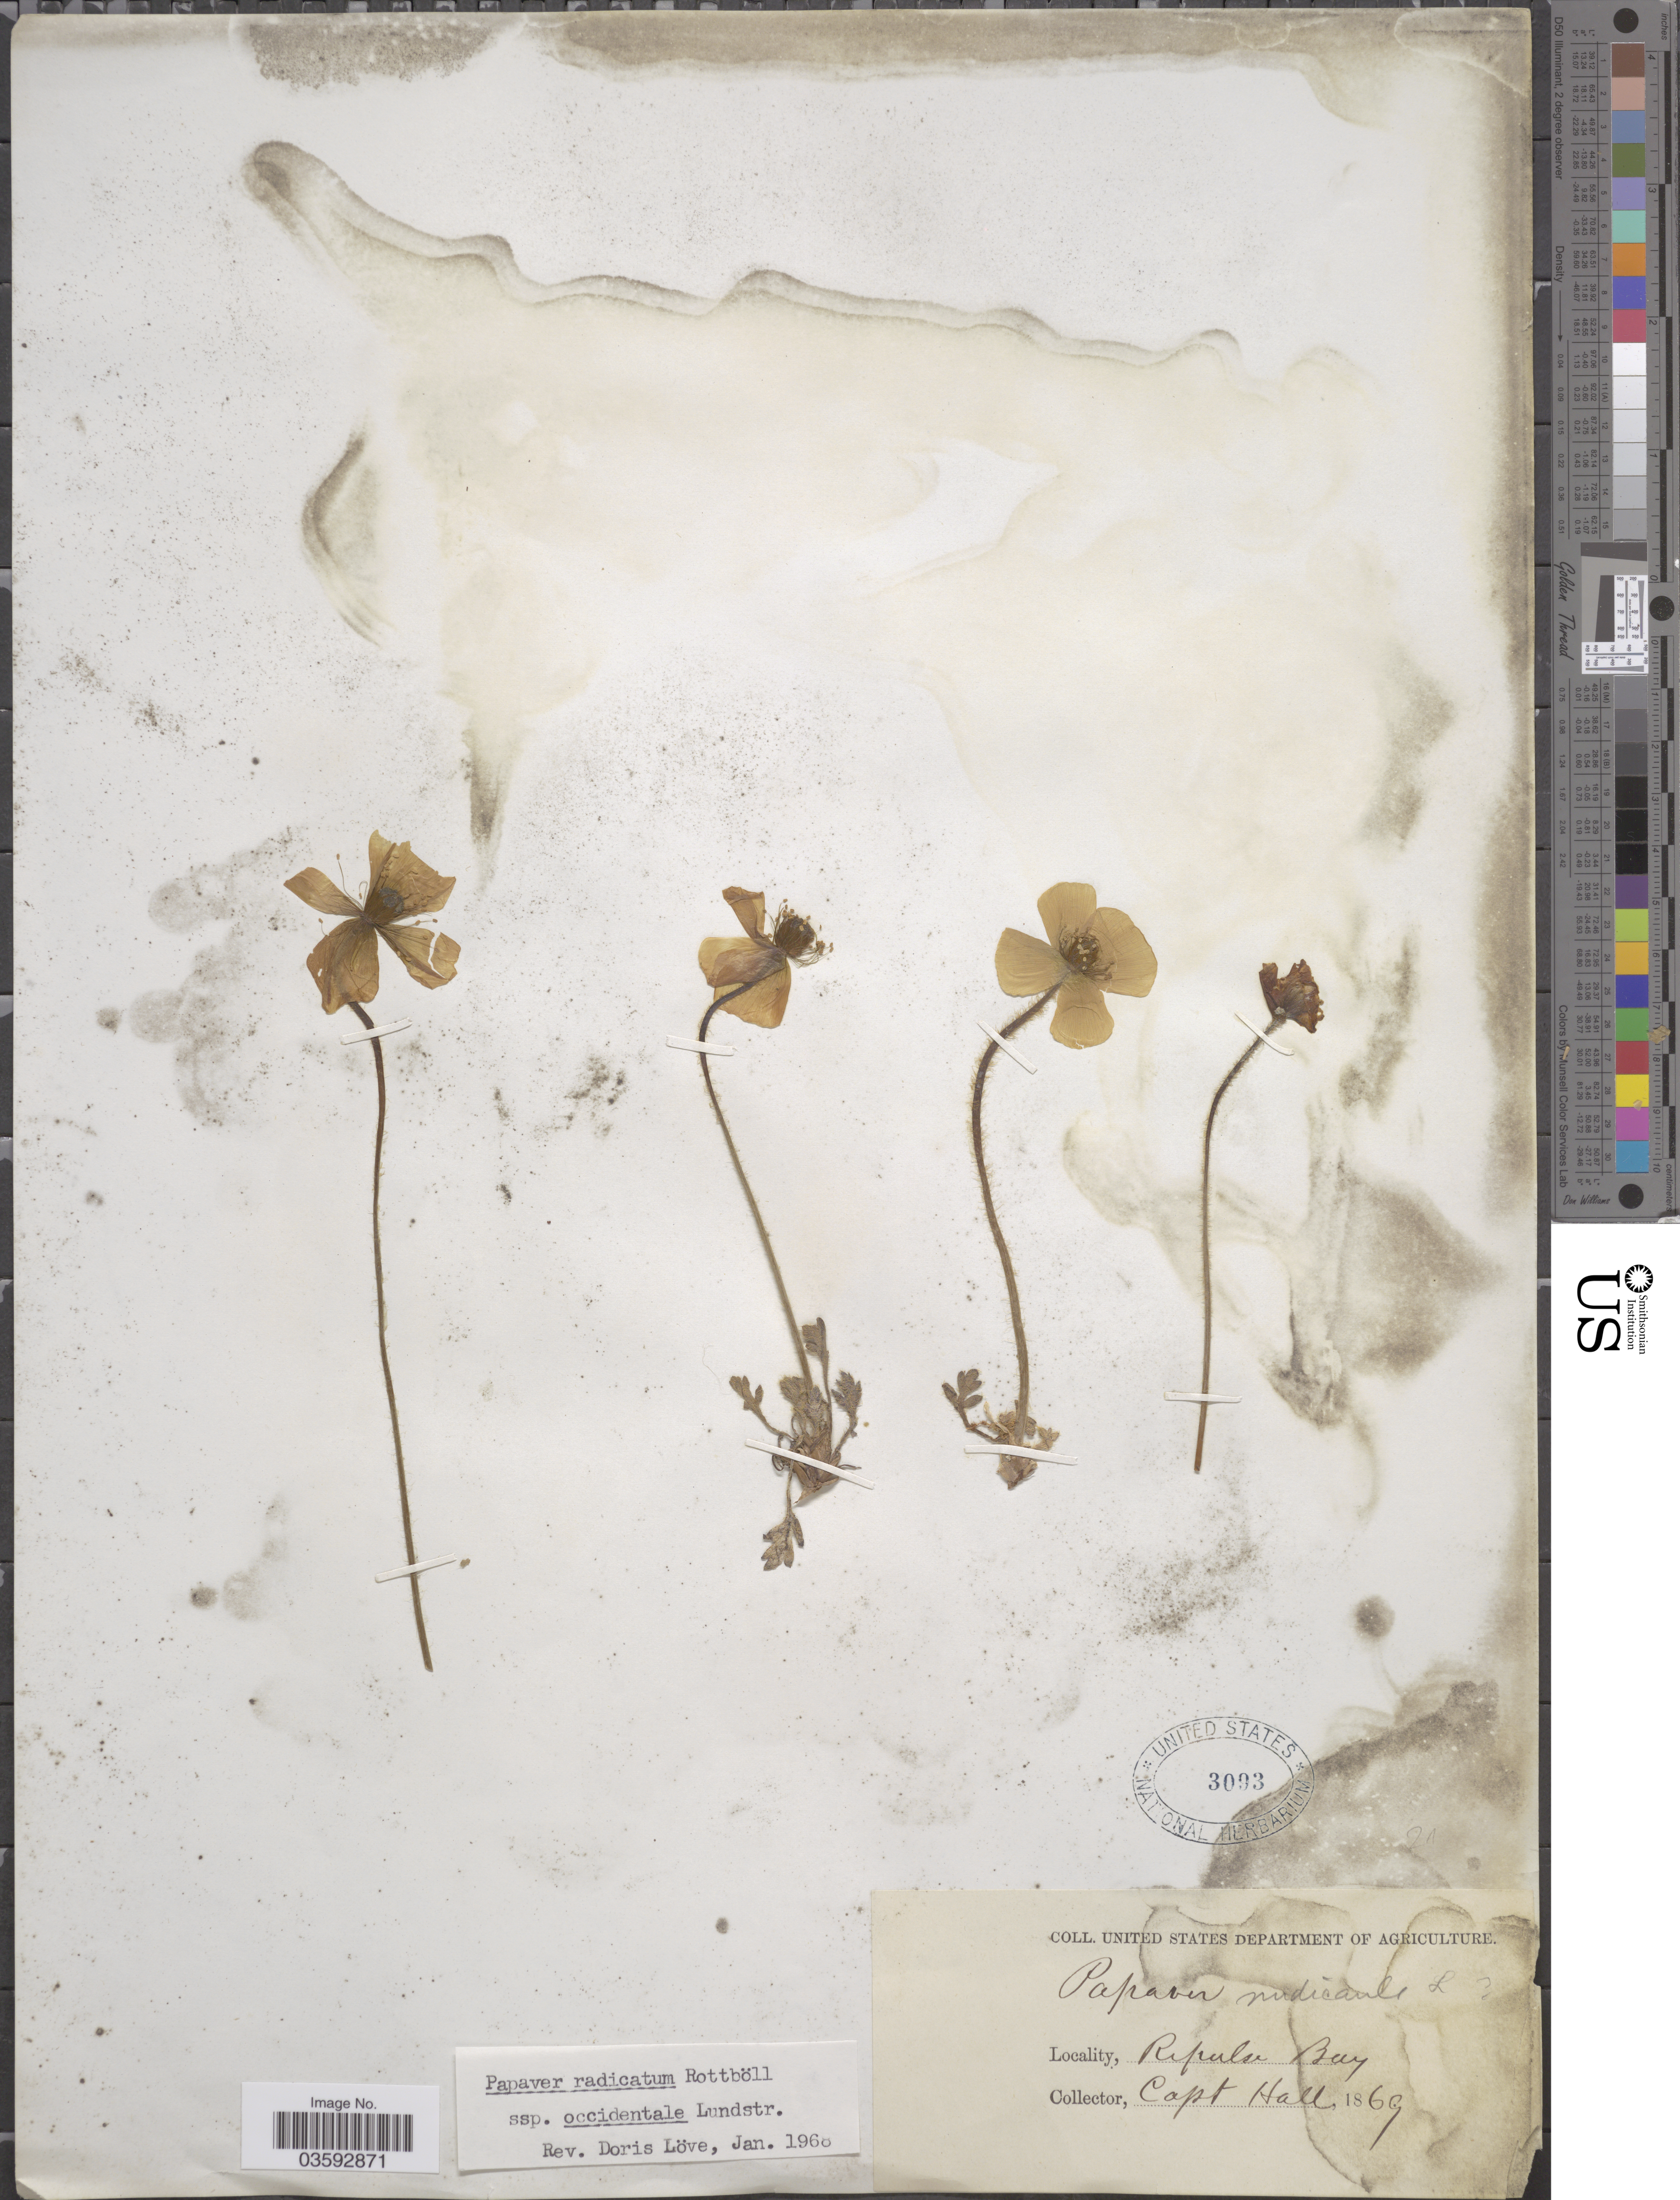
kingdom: Plantae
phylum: Tracheophyta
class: Magnoliopsida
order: Ranunculales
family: Papaveraceae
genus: Papaver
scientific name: Papaver radicatum subsp. occidentale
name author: Lundstr.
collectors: Hall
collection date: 1869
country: China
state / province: Hong Kong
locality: Repulse Bay.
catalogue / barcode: US 3093